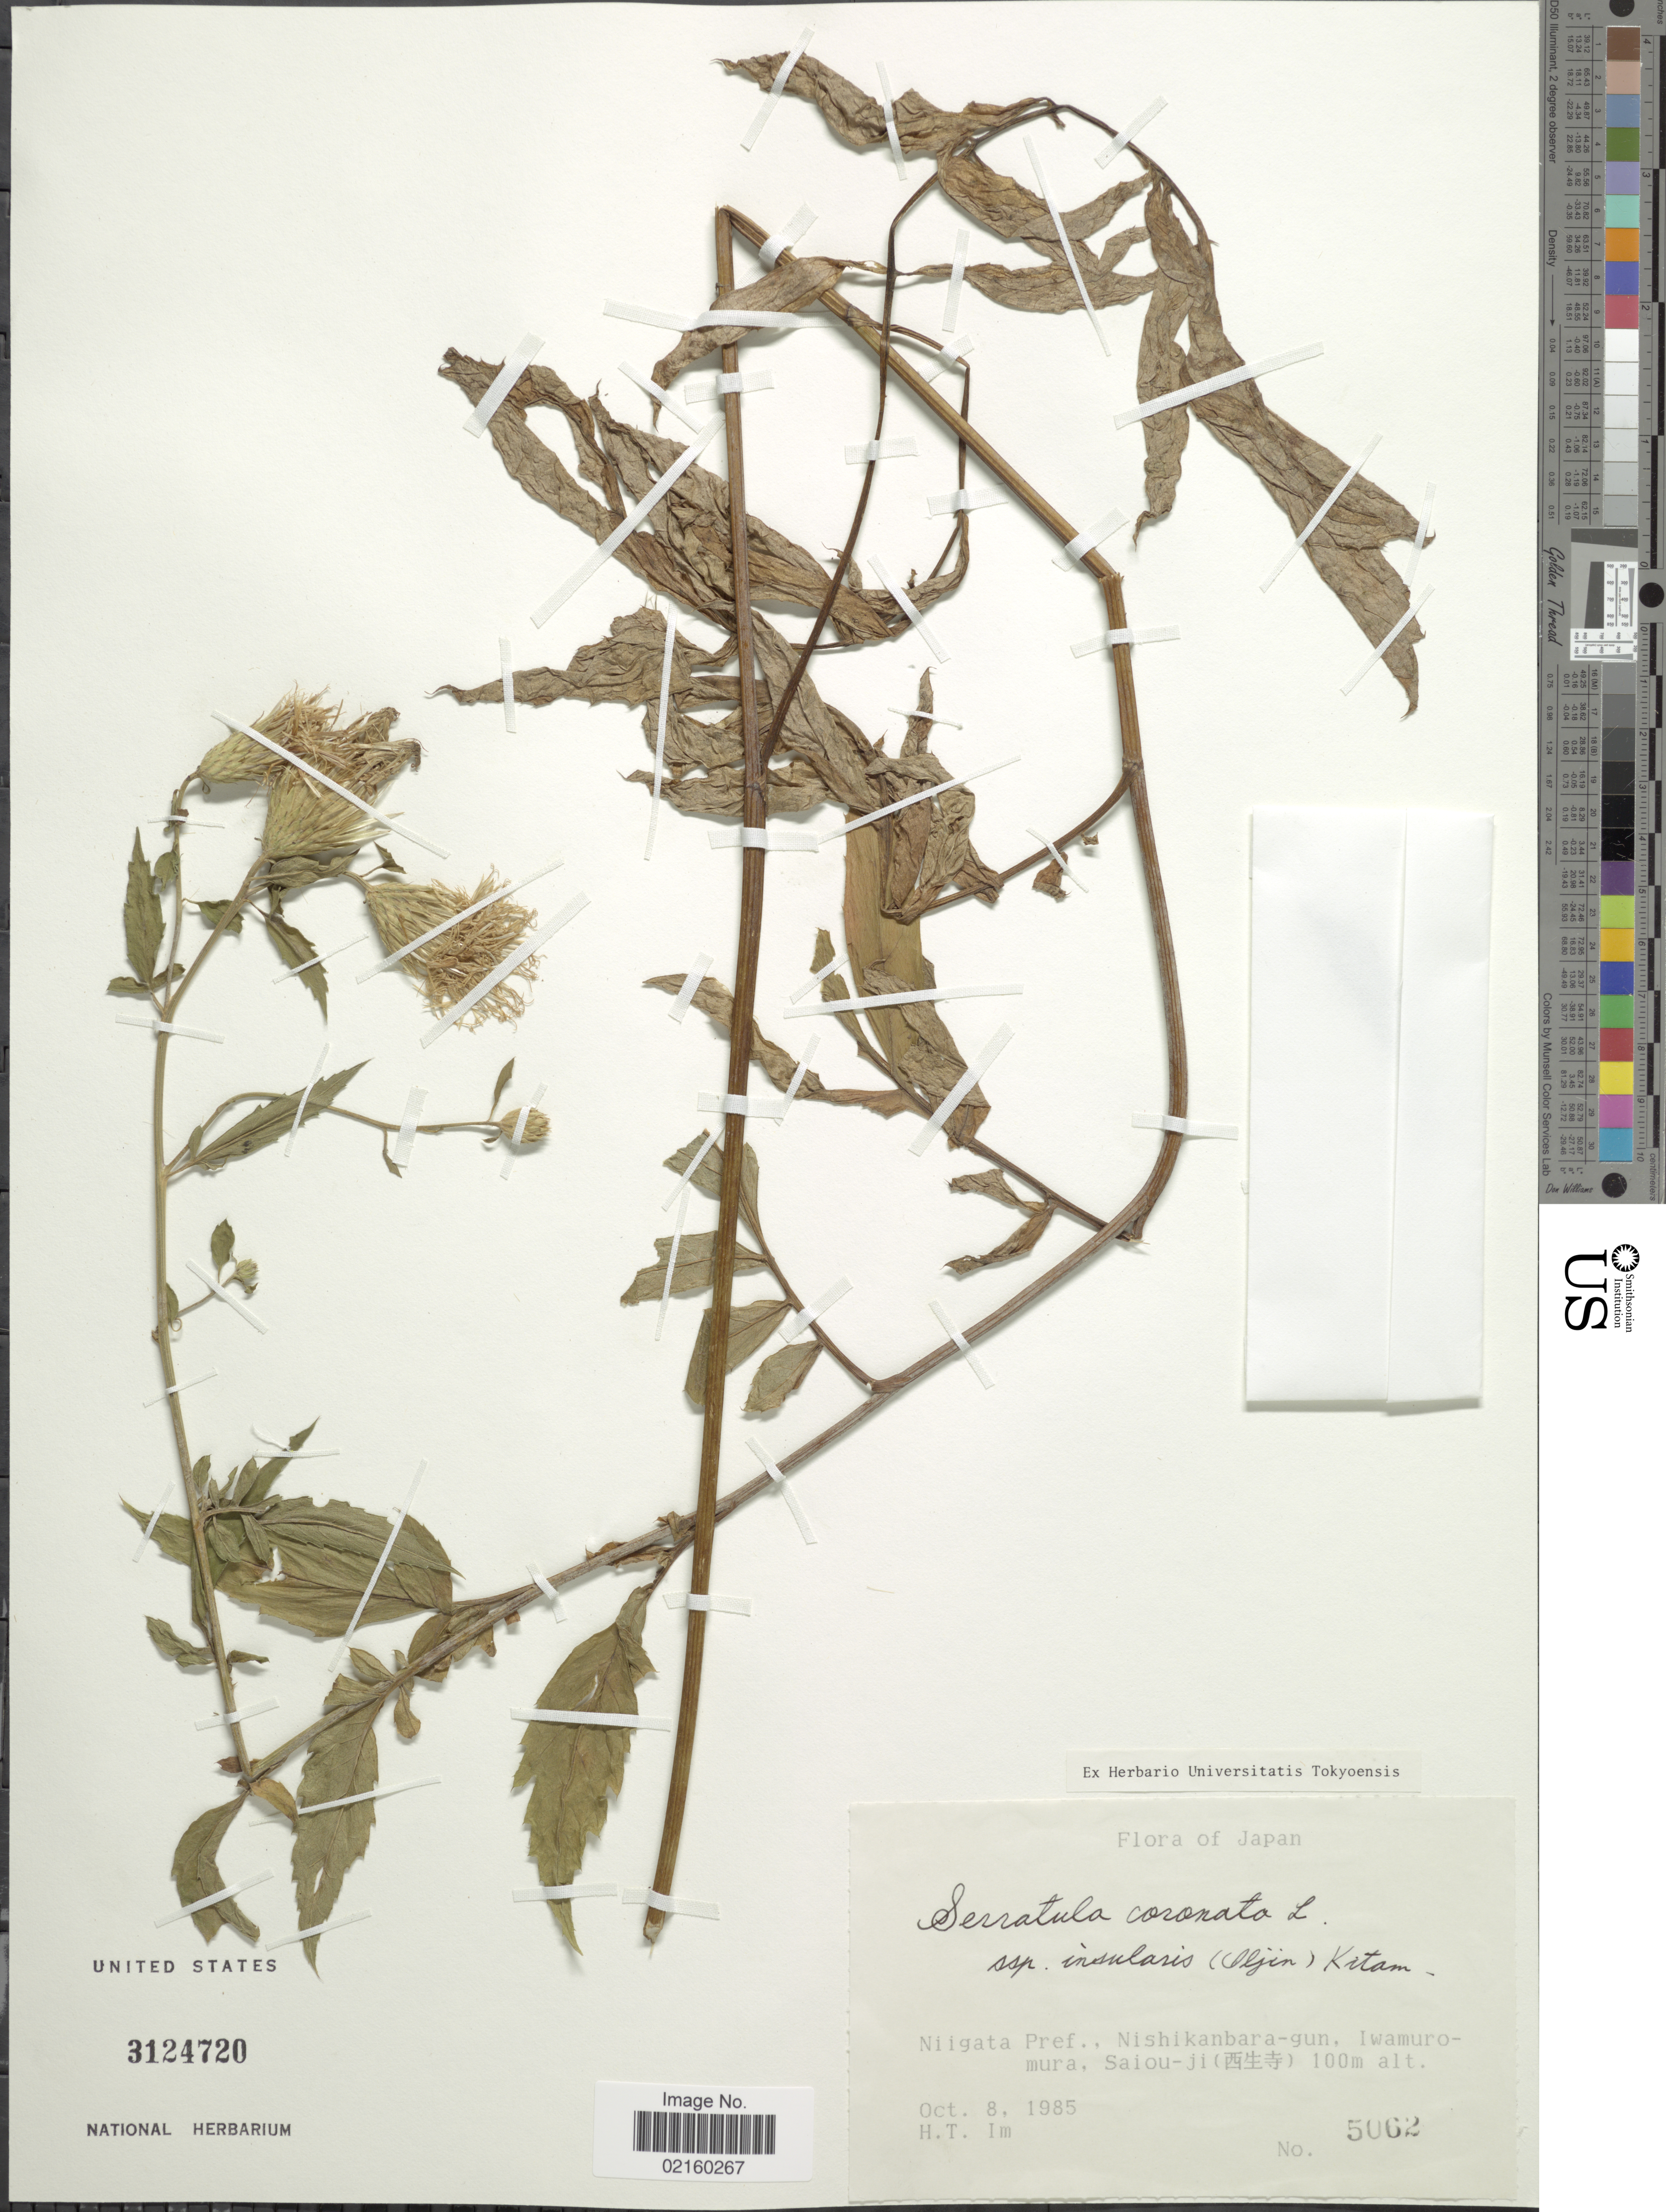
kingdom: Plantae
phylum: Tracheophyta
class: Magnoliopsida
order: Asterales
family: Asteraceae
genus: Serratula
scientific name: Serratula coronata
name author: L.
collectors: University of Tokyo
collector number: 5062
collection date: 1985-10-08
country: Japan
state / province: Niigata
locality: Nishikanbara-gun, Iwamuromura, Saiou-ji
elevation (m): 100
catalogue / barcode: US 3124720